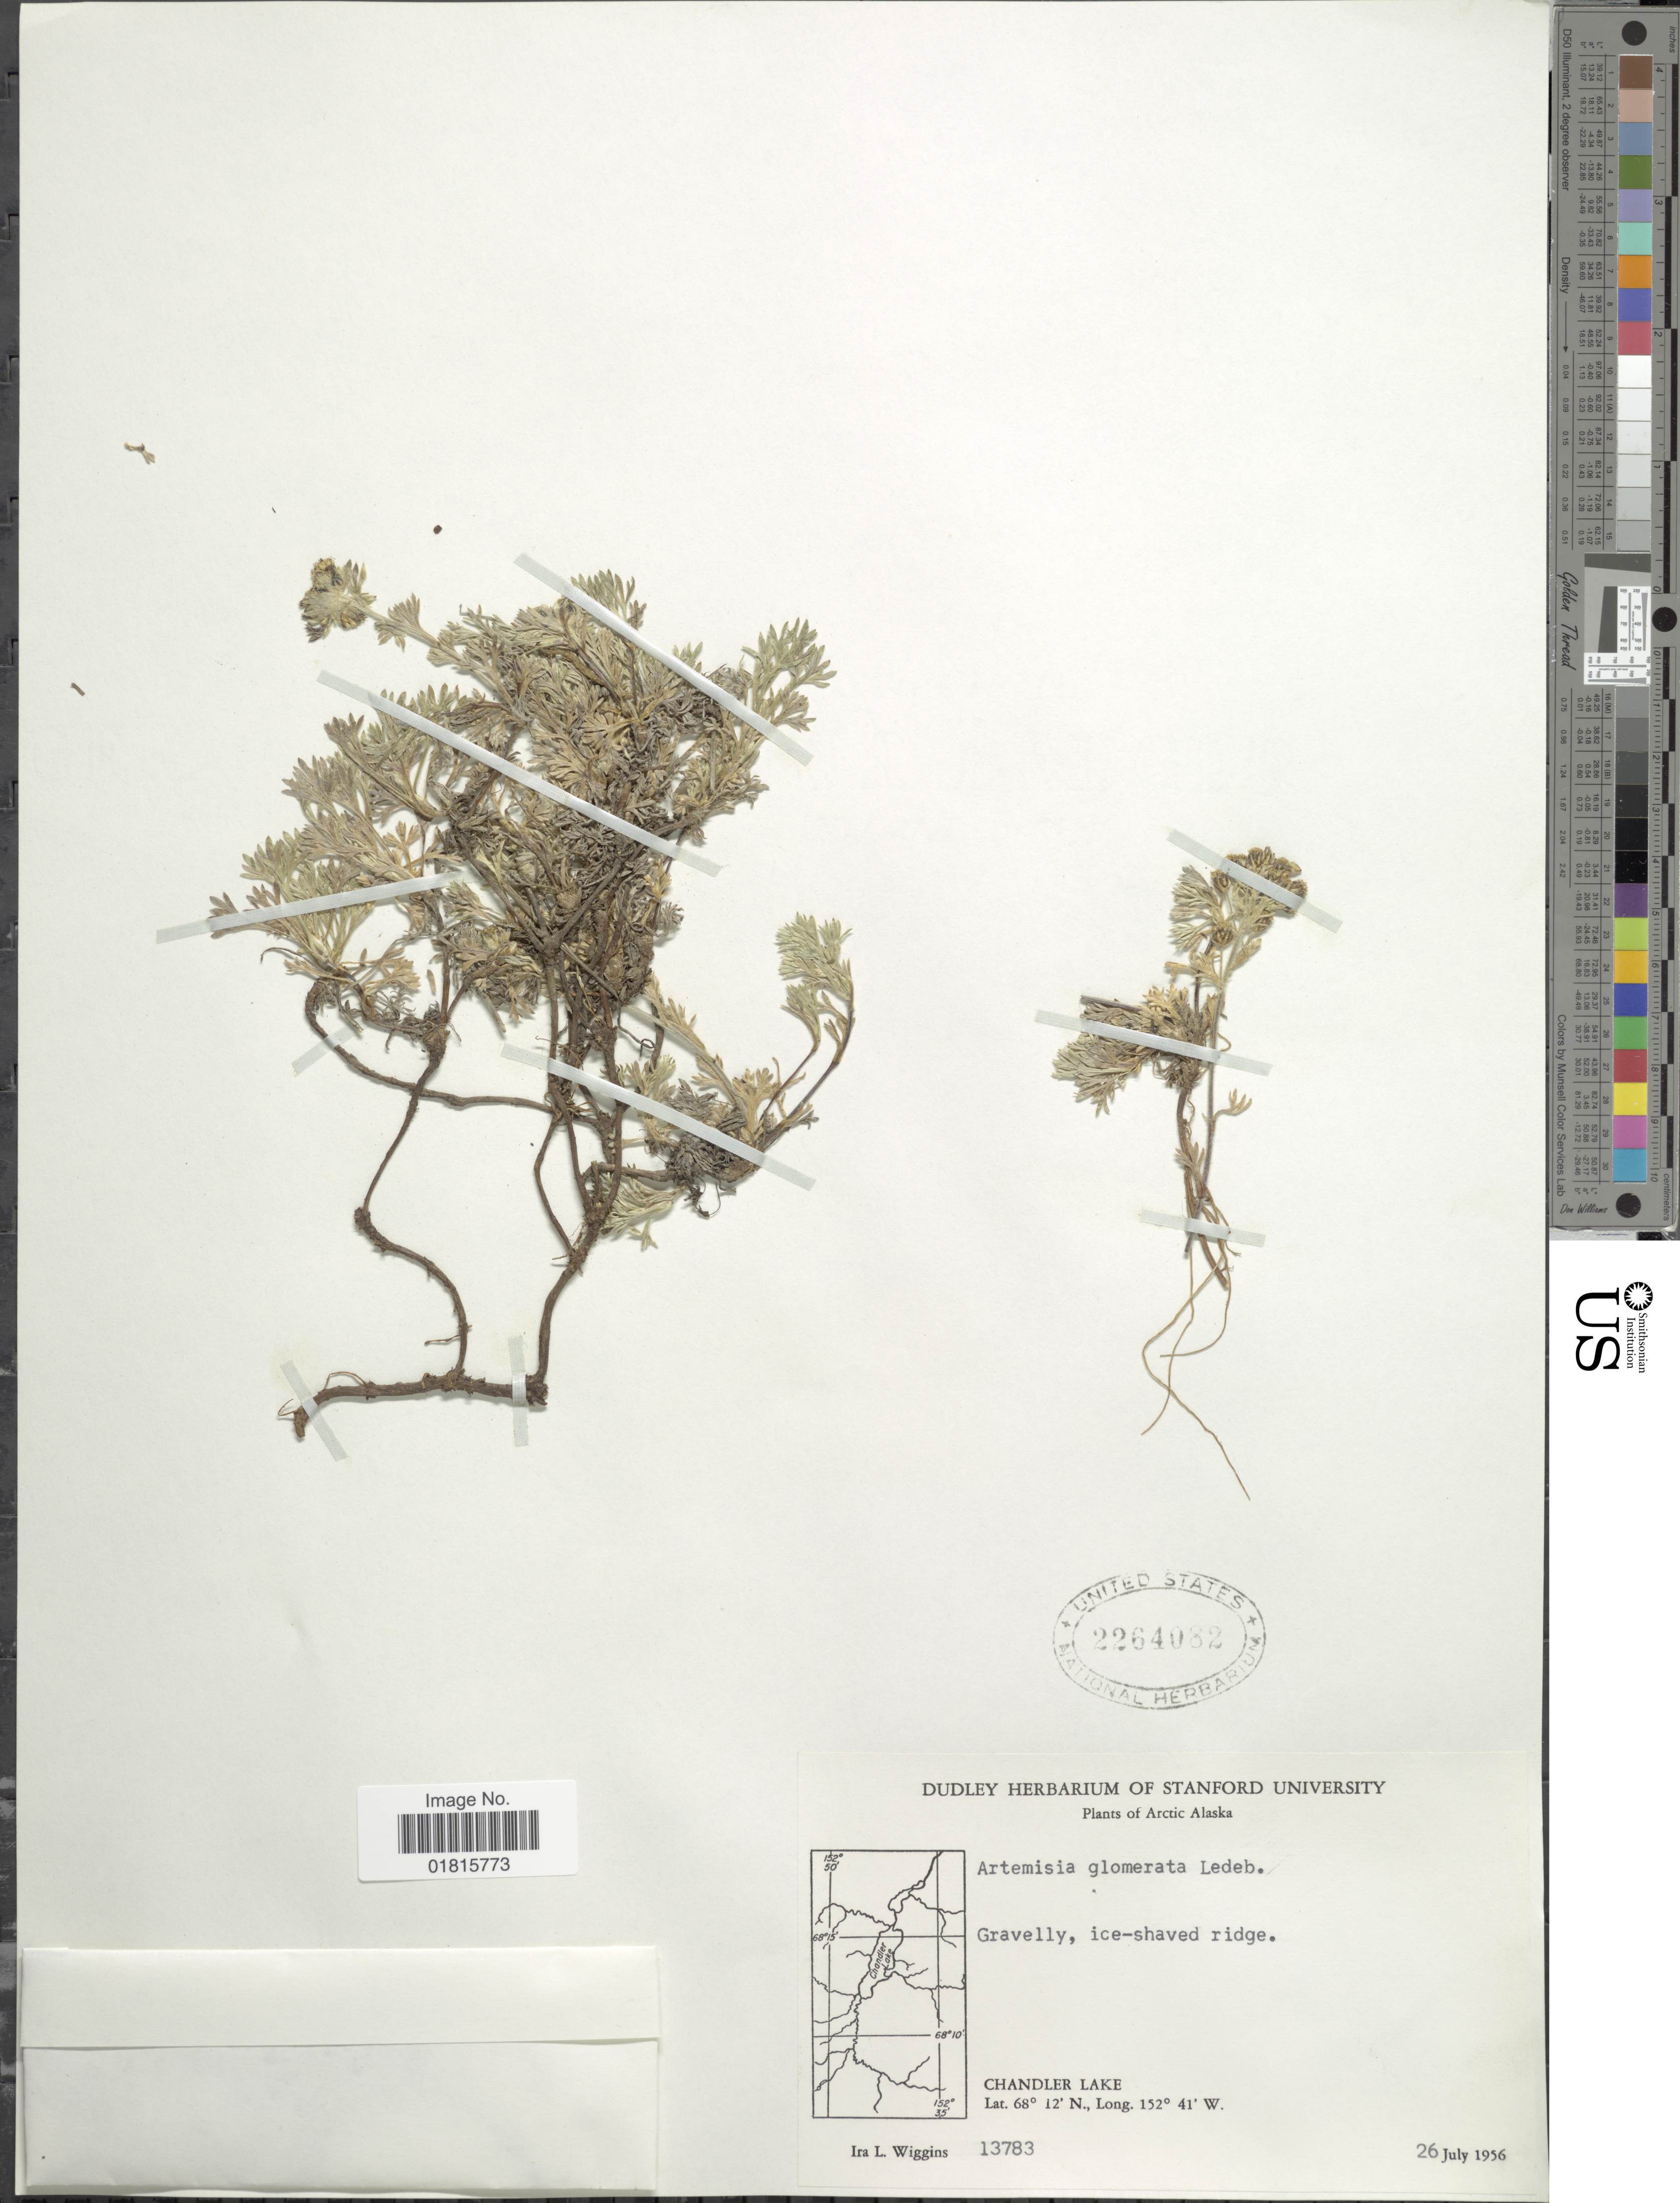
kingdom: Plantae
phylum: Tracheophyta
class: Magnoliopsida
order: Asterales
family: Asteraceae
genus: Artemisia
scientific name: Artemisia glomerata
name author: Ledeb.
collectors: I. L. Wiggins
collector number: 13783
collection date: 1956-07-26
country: United States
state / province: Alaska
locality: Arctic Alaska, Gravelly, ice-shaved ridge, Chandler Lake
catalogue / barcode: US 2264082